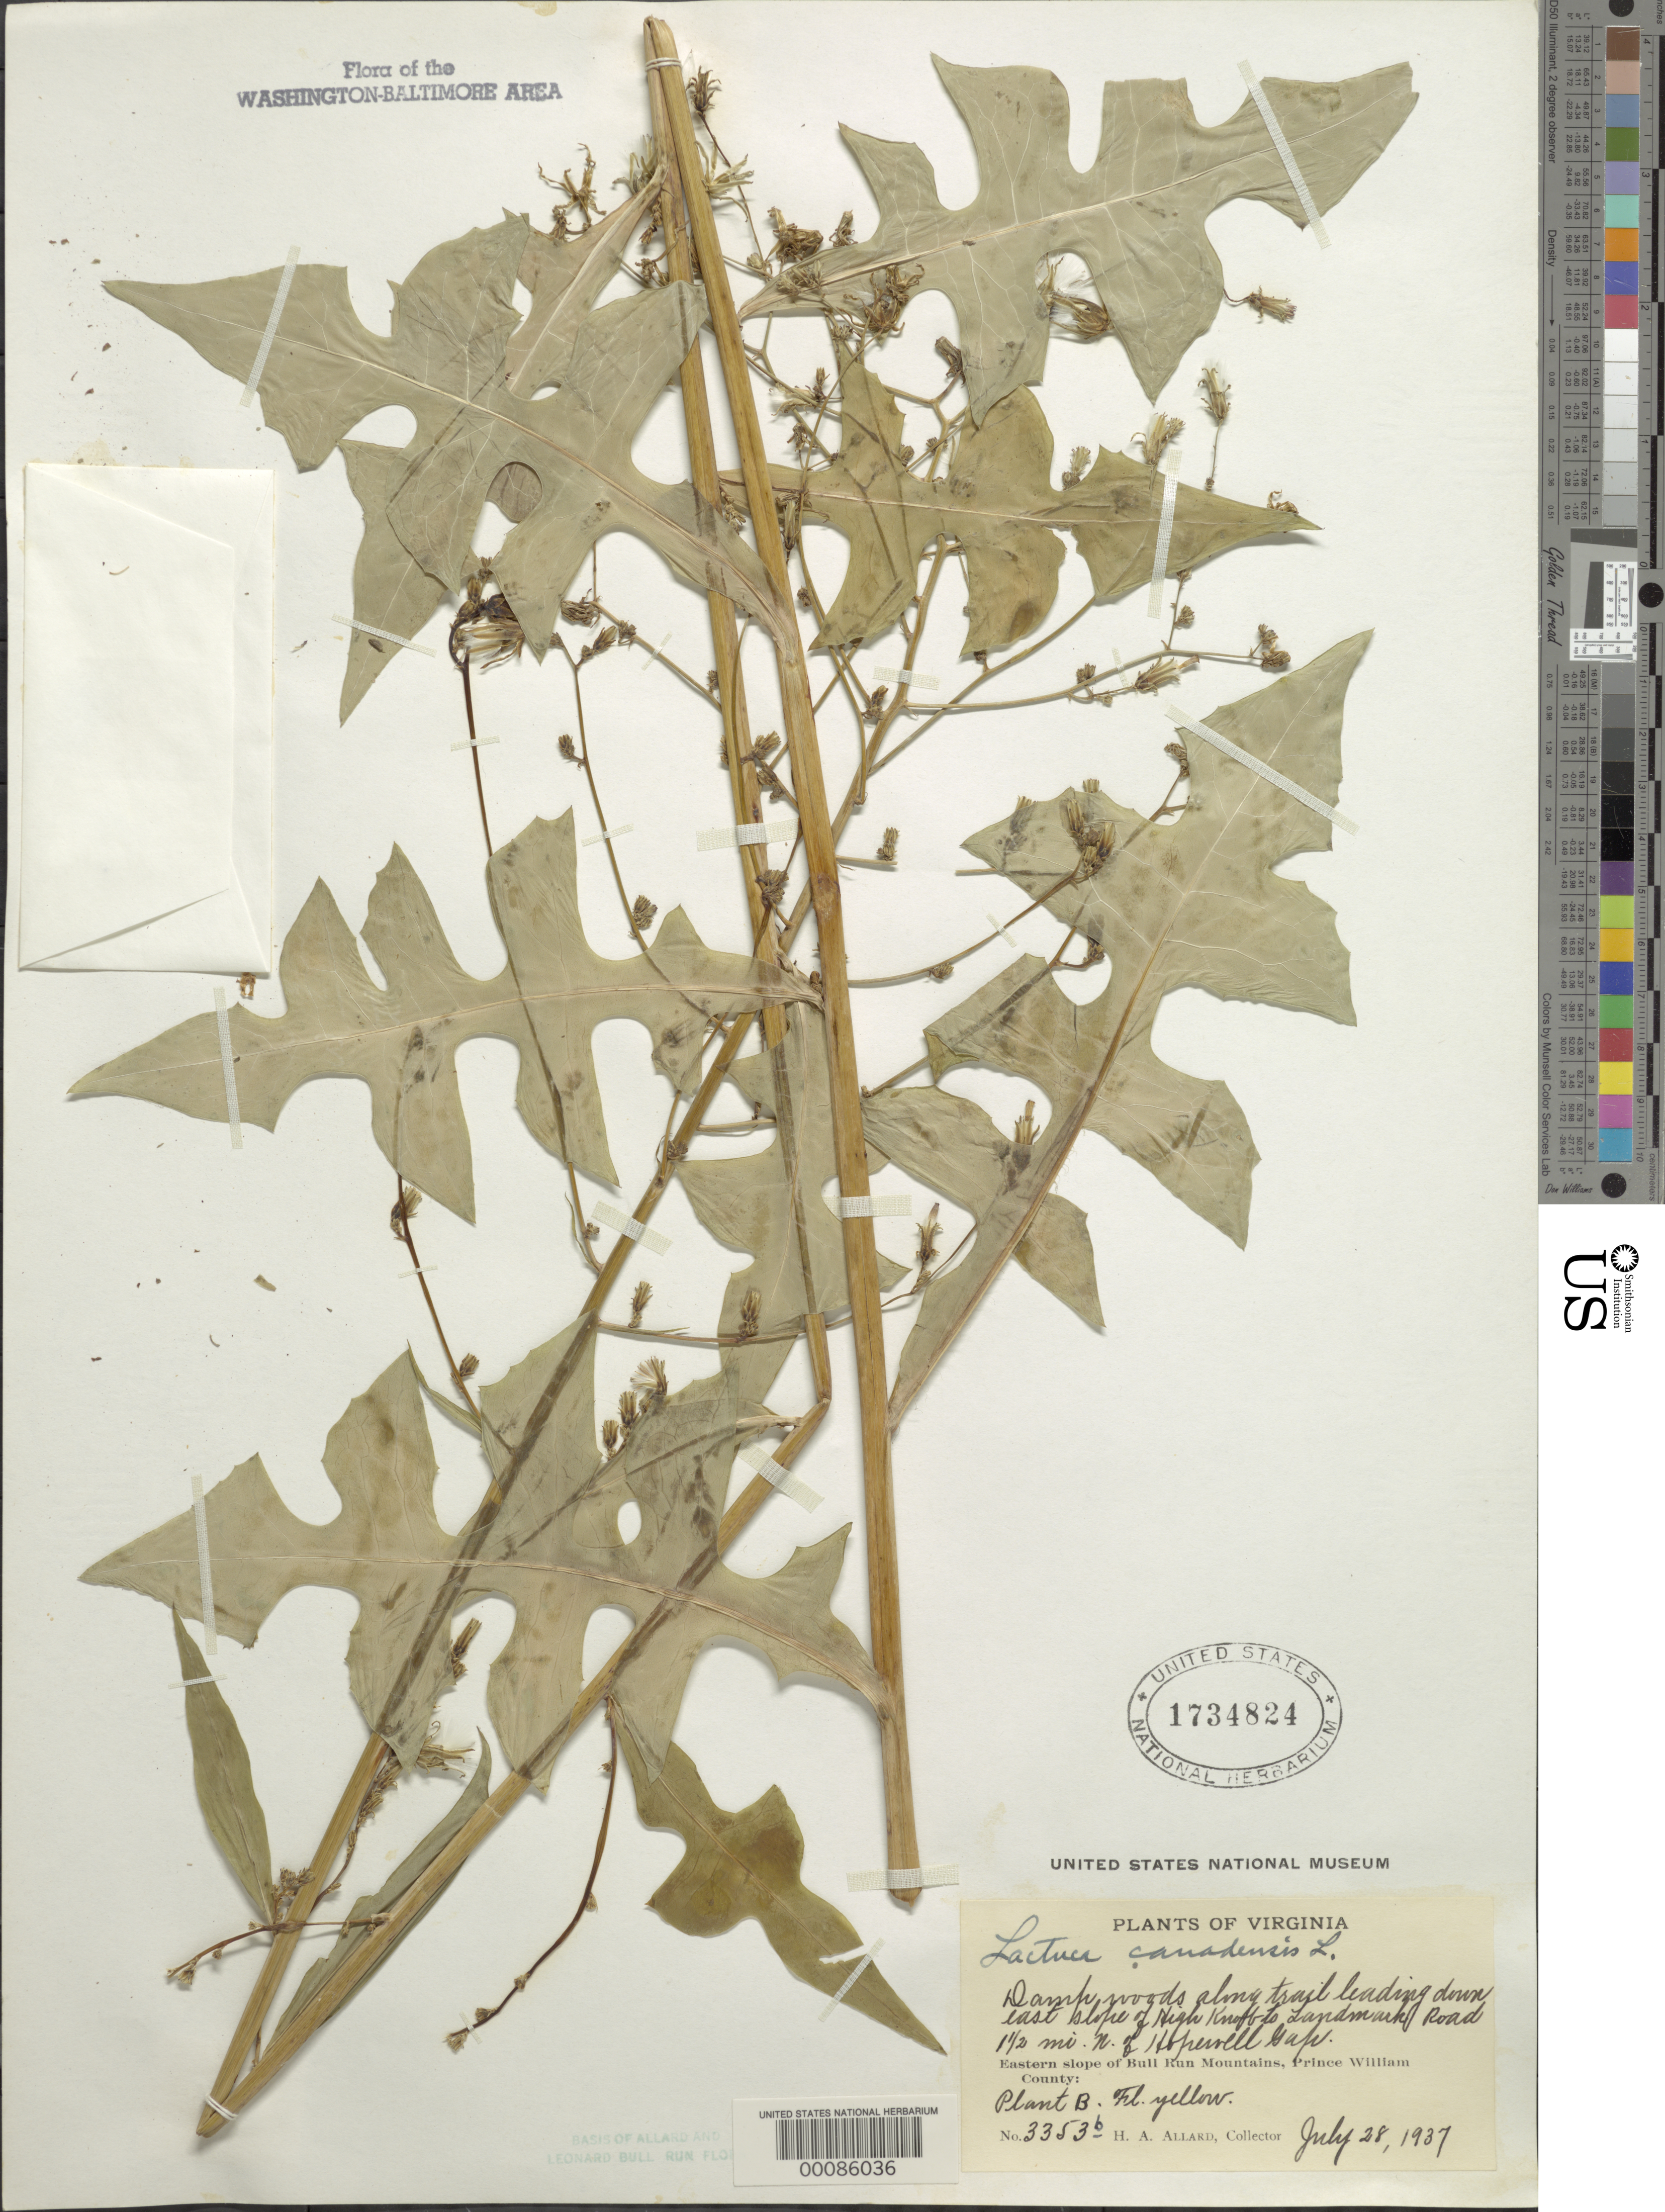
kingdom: Plantae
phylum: Tracheophyta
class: Magnoliopsida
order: Asterales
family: Asteraceae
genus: Lactuca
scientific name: Lactuca canadensis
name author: L.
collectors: H. A. Allard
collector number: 3353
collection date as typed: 28 Jul 1937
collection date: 1937-07-28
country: United States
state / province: Virginia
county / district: Prince William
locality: High Knob to Landmark Road, north of Hopewell Gap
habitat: Damp woods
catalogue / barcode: US 1734824